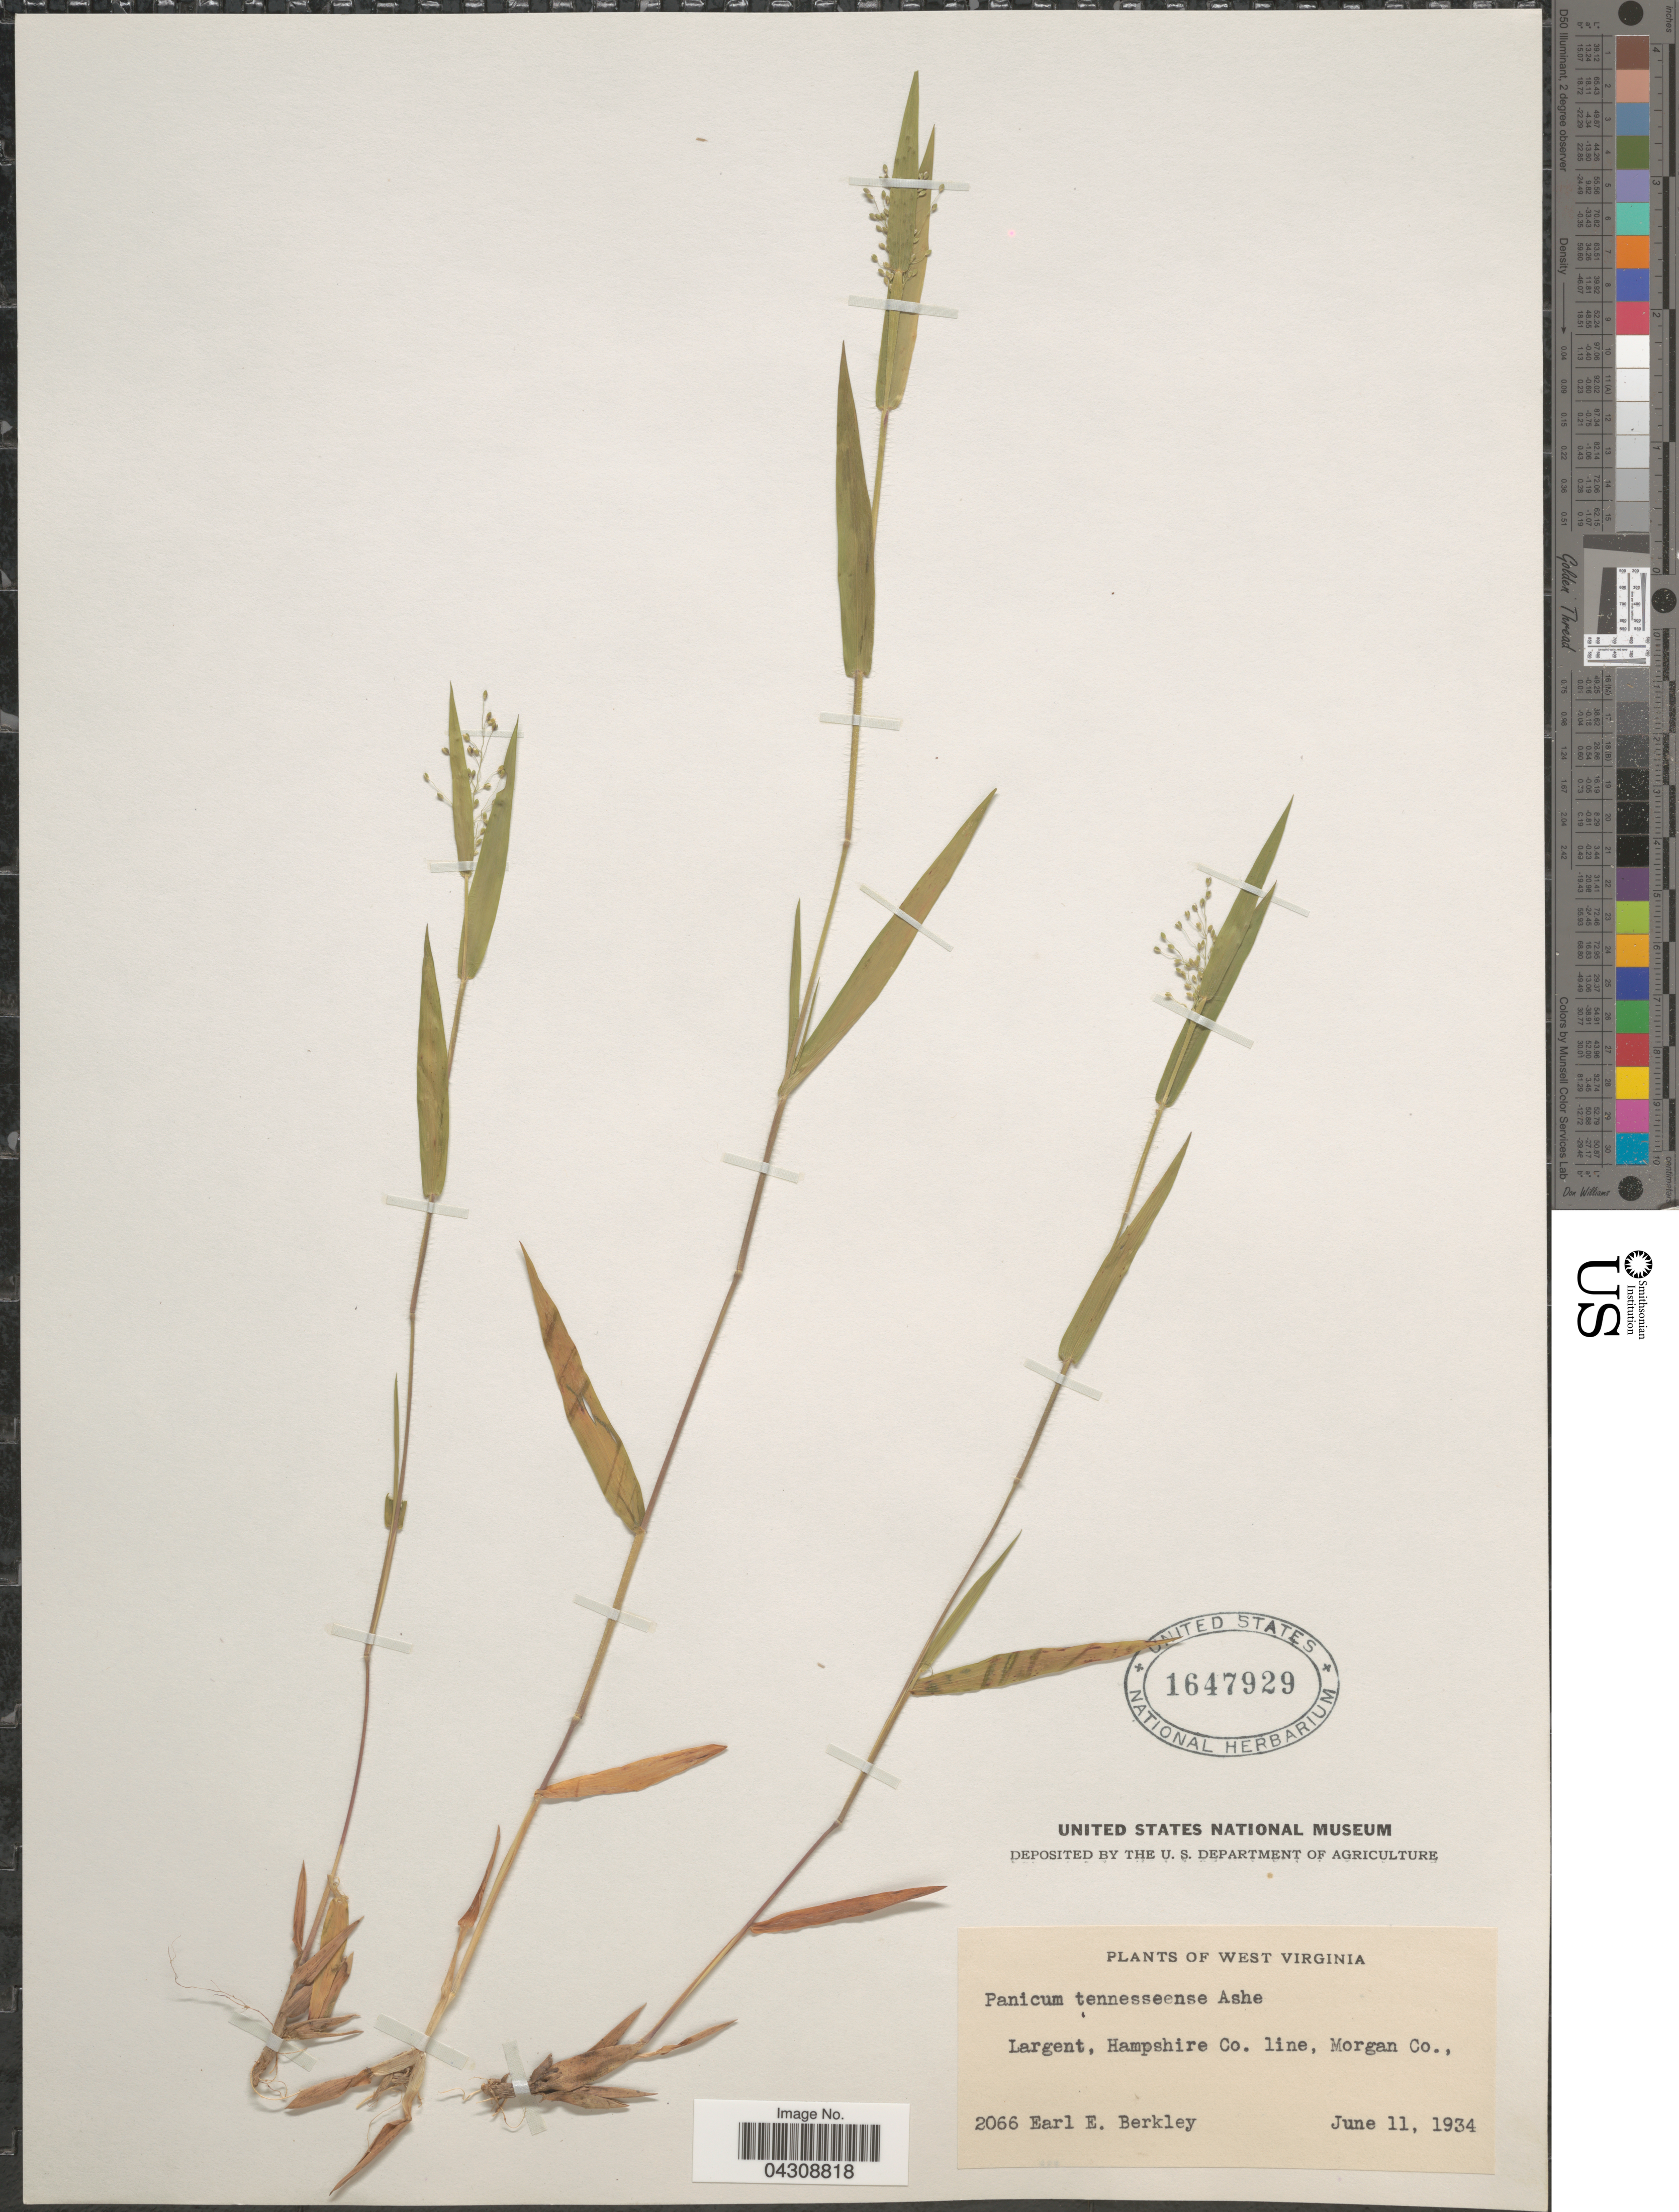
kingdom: Plantae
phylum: Tracheophyta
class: Liliopsida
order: Poales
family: Poaceae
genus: Dichanthelium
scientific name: Dichanthelium acuminatum var. acuminatum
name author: (Sw.) Gould & C.A. Clark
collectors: E. Berkley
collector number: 2066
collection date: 1934-06-11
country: United States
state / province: West Virginia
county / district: Morgan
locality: Largent, Hampshire Co. line, Morgan Co.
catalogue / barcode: US 1647929